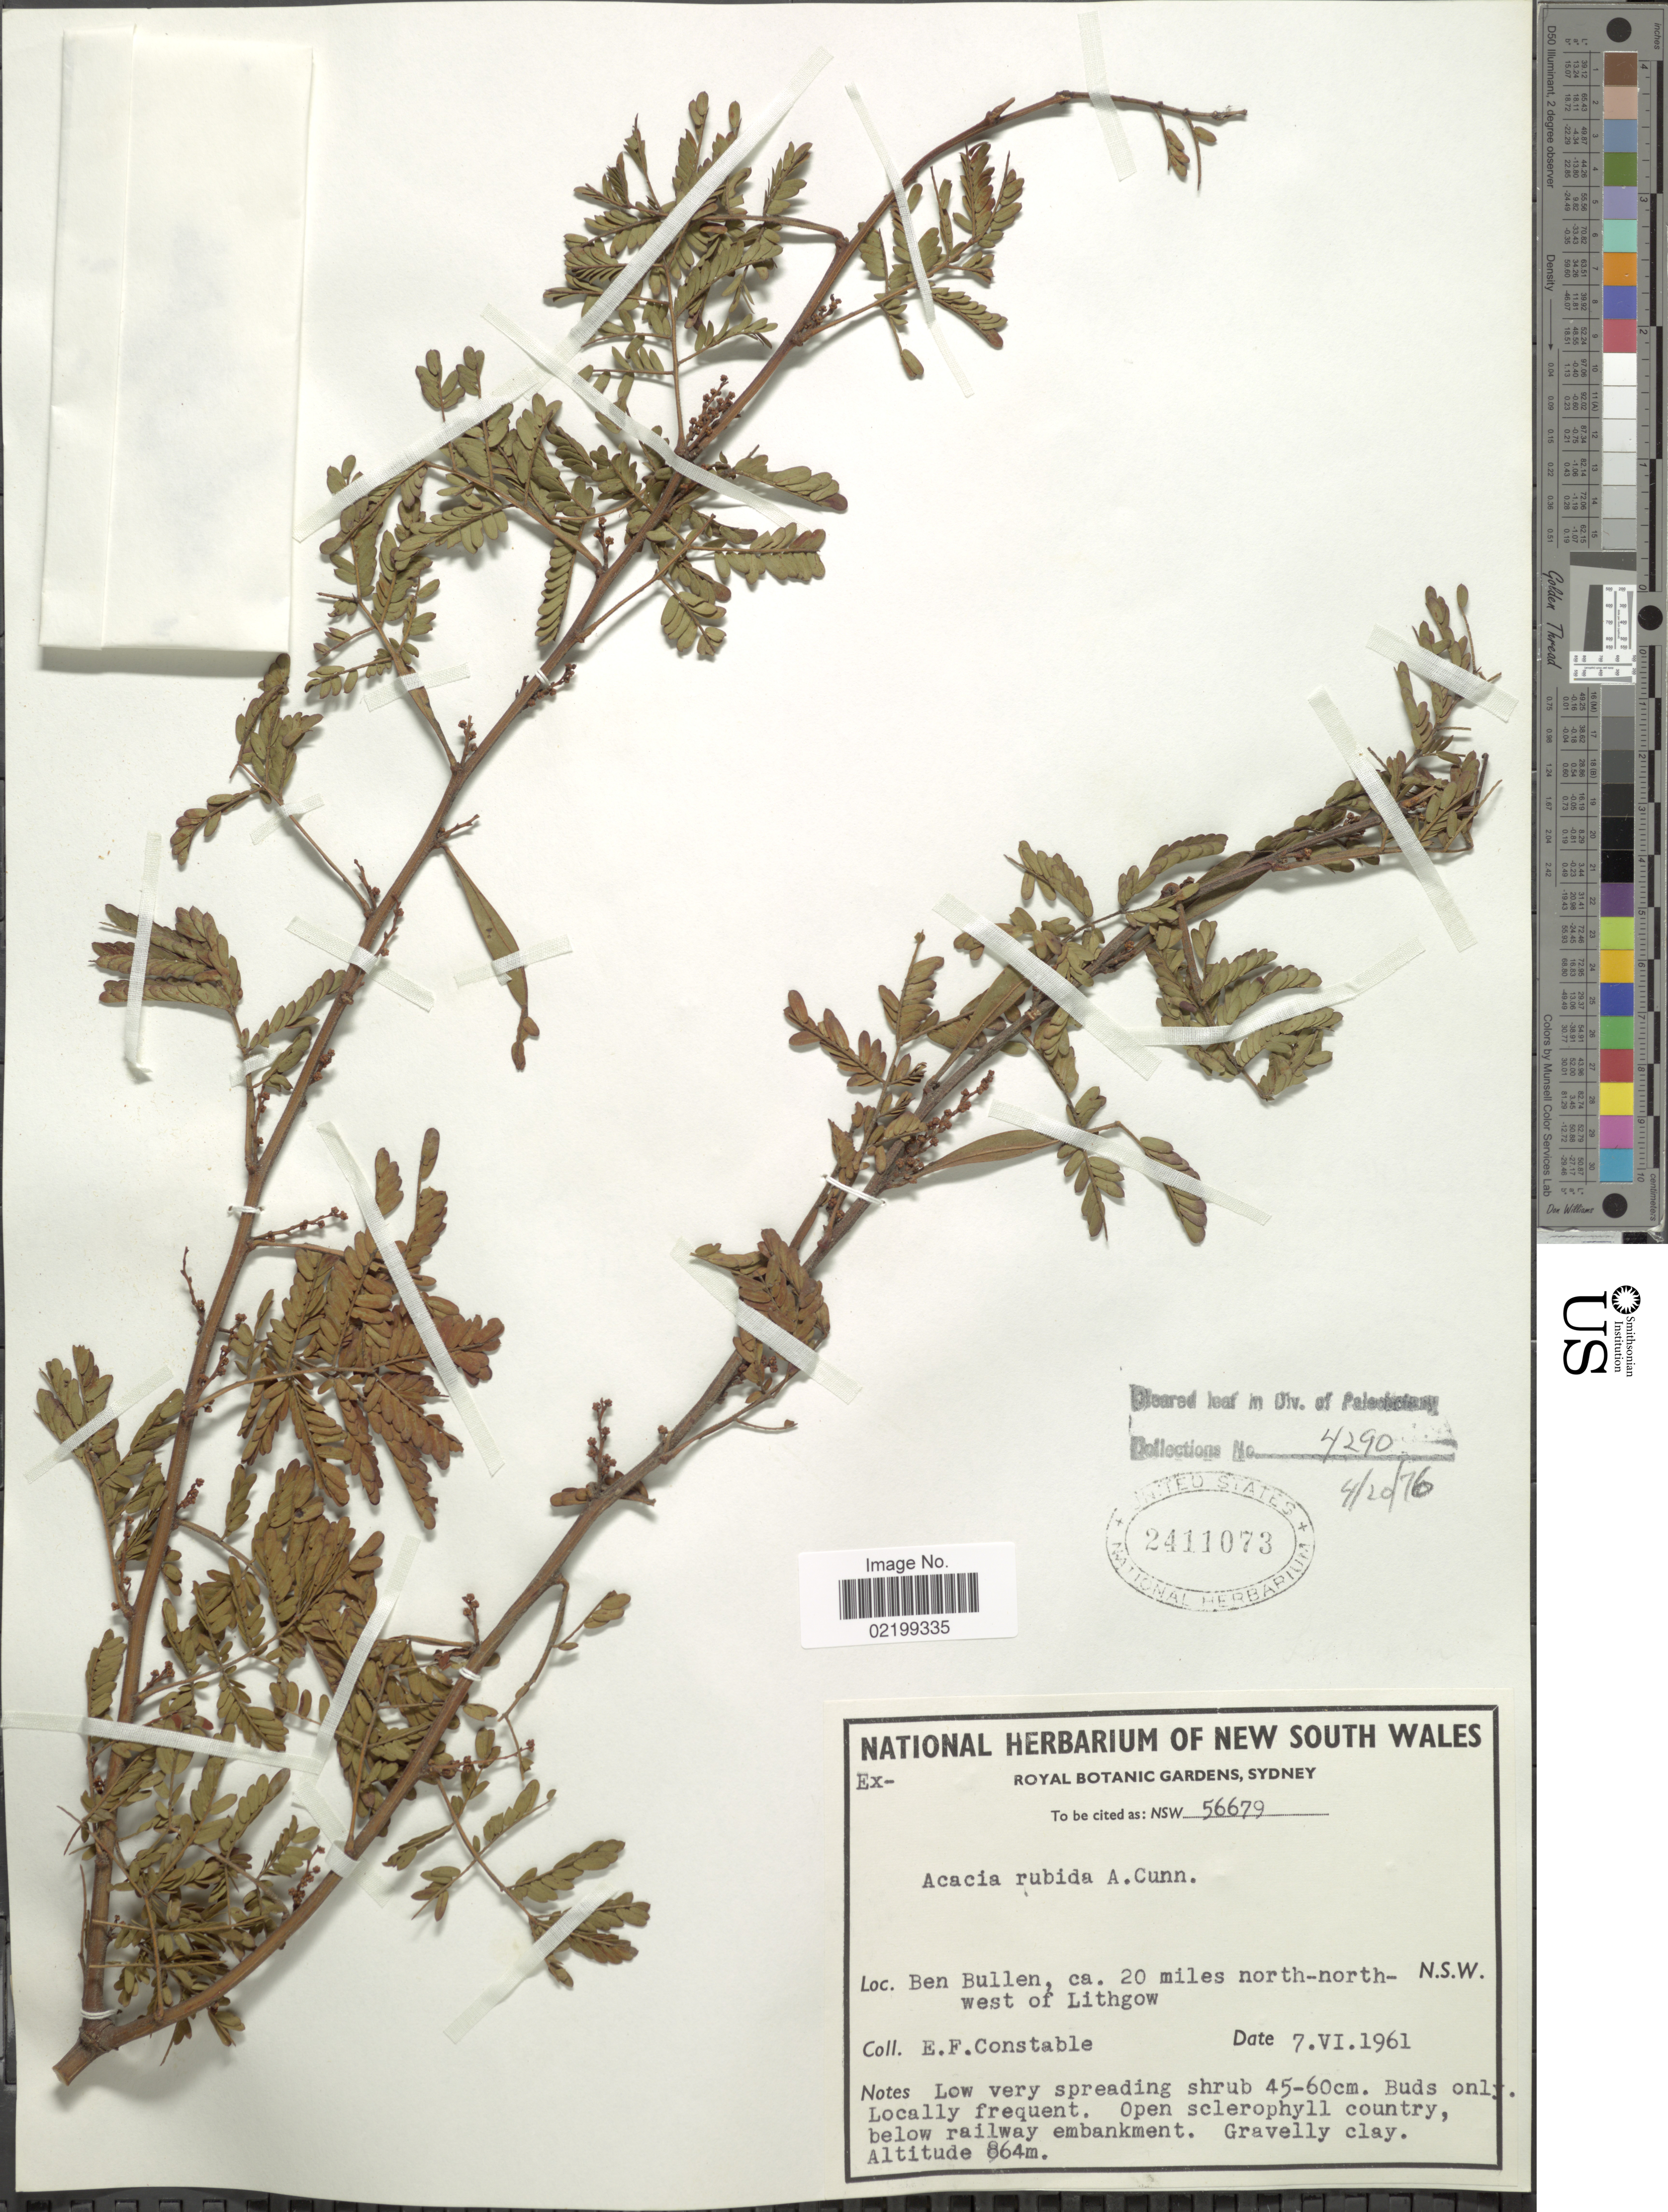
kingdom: Plantae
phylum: Tracheophyta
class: Magnoliopsida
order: Fabales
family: Fabaceae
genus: Acacia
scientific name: Acacia rubida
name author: A. Cunn.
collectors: E. F. Constable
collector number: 56679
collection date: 1961-06-07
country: Australia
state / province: New South Wales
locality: Ben Bullen , ca. 20 miles north-north-west of Lithgow, open sclerophyll country, below railway embankment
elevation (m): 864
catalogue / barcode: US 2411073